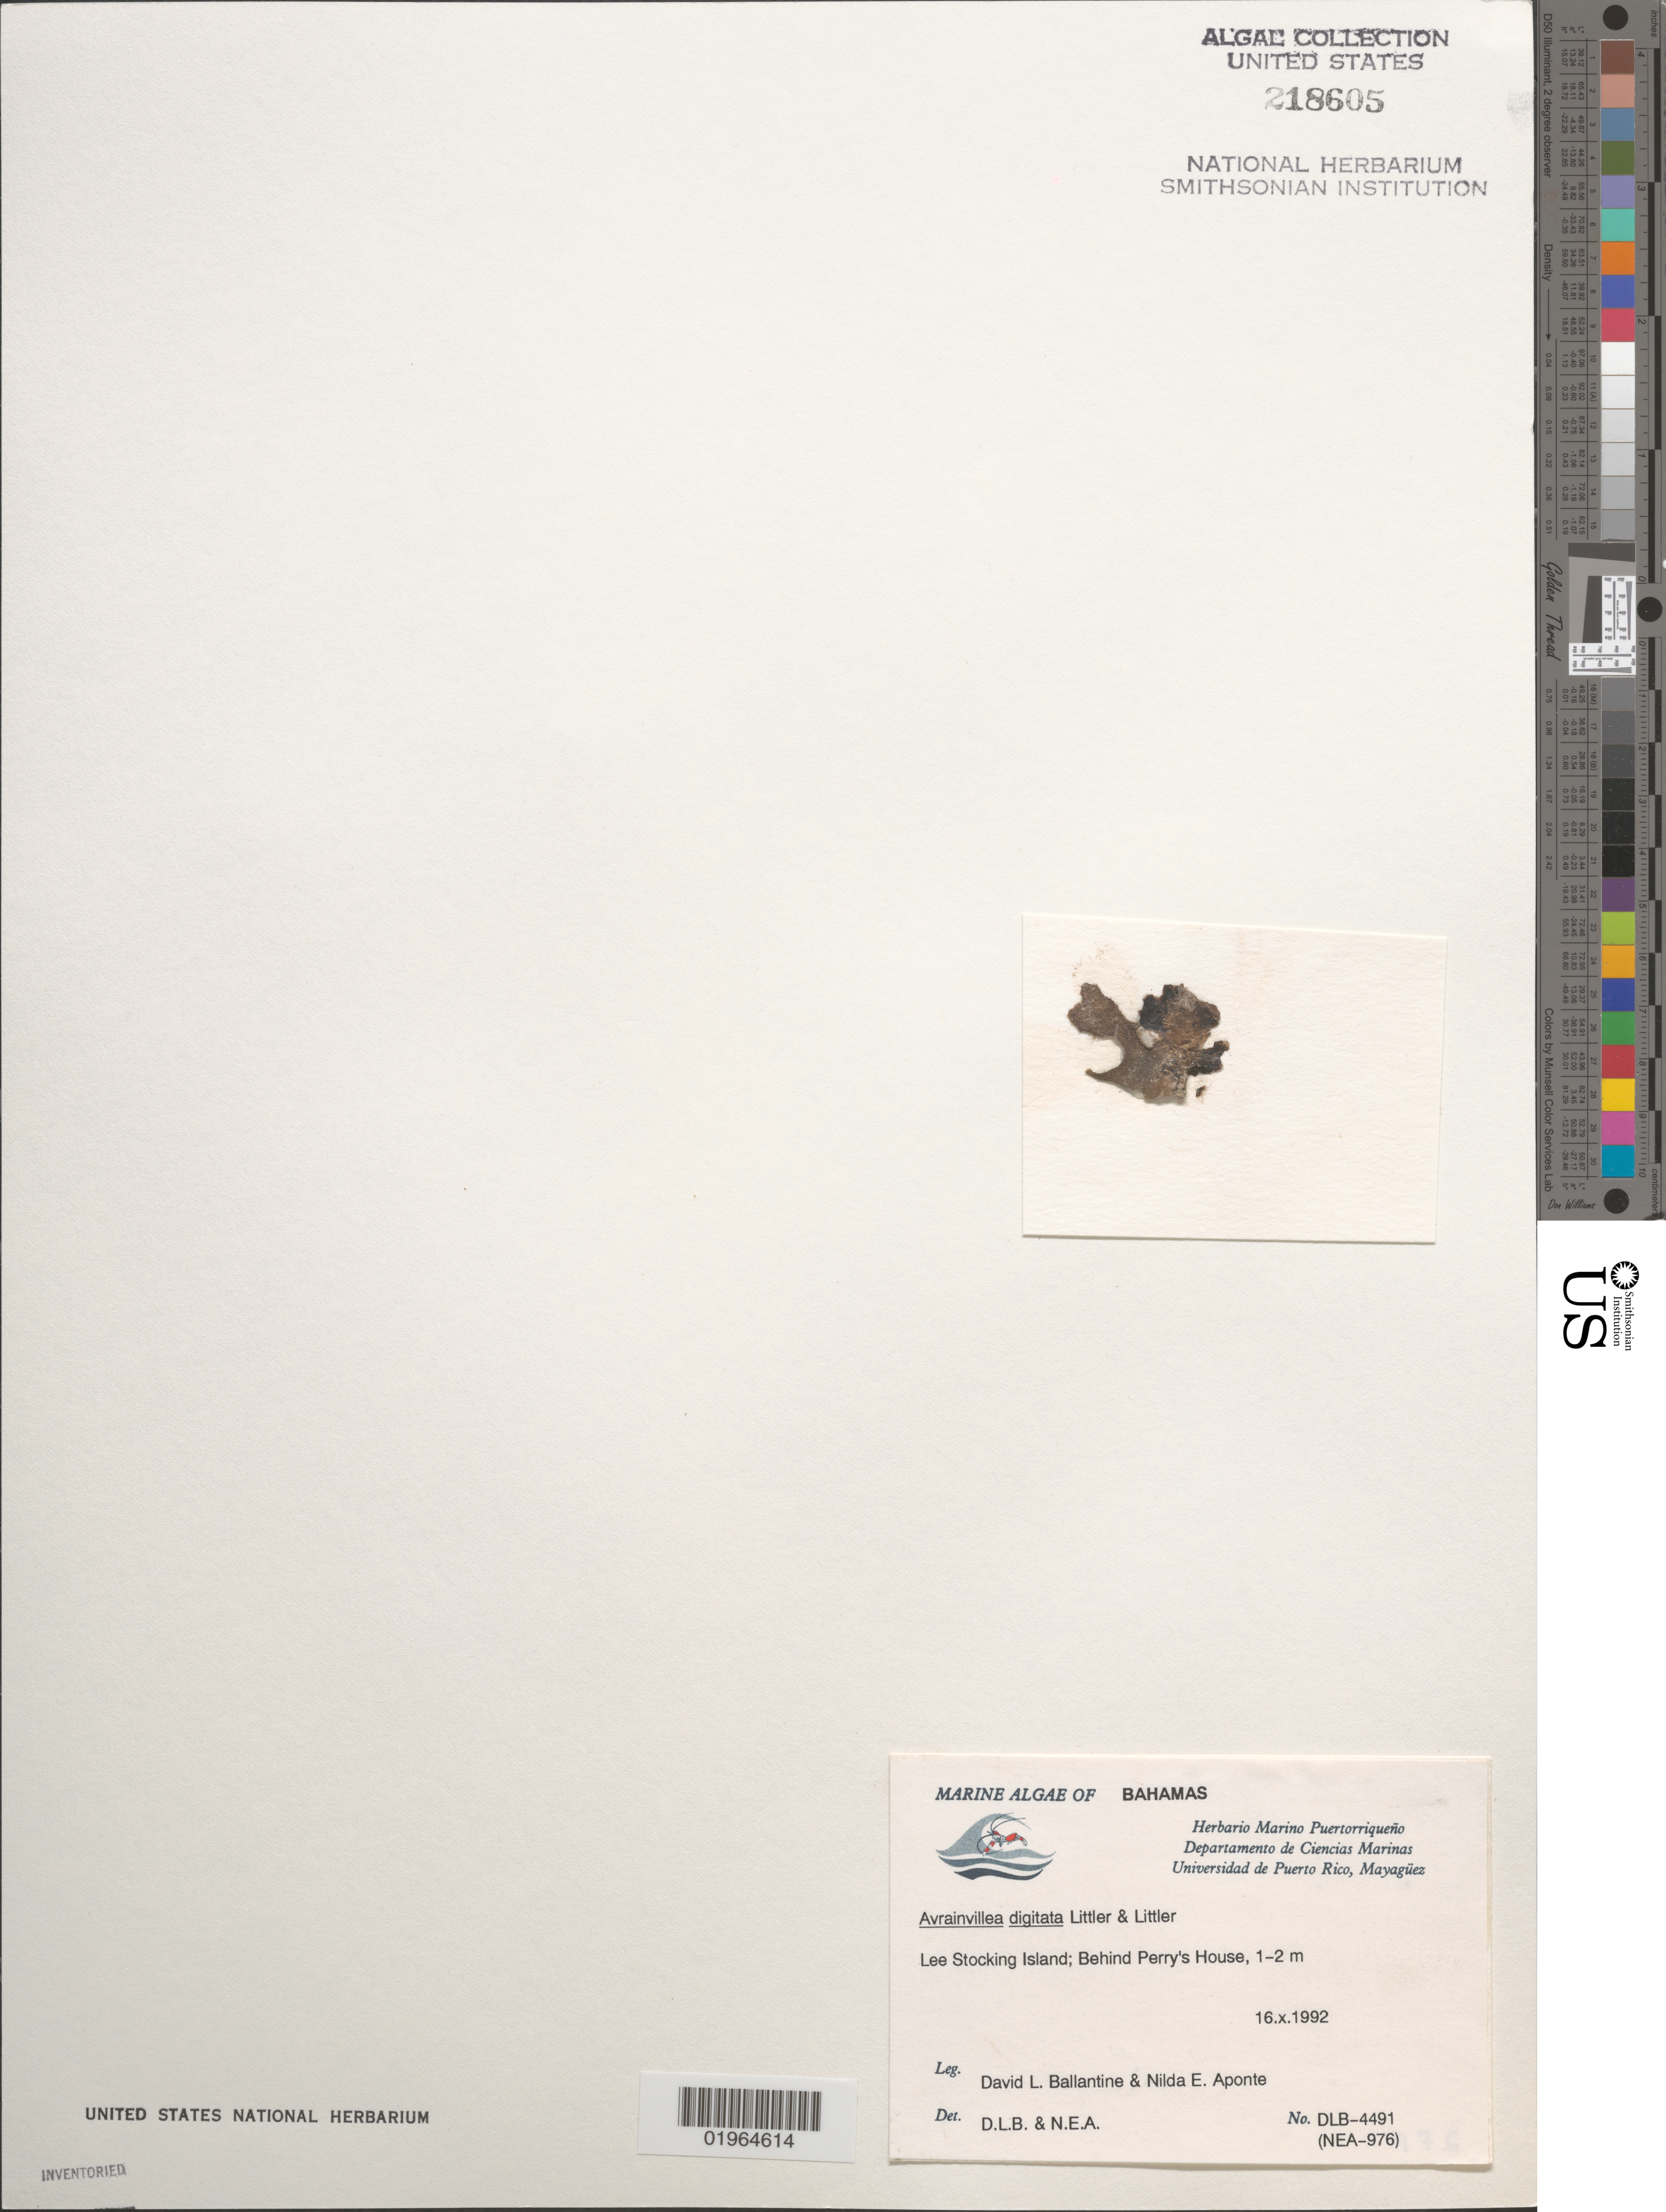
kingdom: Plantae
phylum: Chlorophyta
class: Ulvophyceae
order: Bryopsidales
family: Dichotomosiphonaceae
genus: Avrainvillea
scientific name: Avrainvillea digitata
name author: D.S. Littler & Littler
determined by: Ballantine, D. L.; Aponte, N. E.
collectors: D.L. Ballantine & N. E. Aponte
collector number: DLB 4491, NEA 976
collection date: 1992-10-16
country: Bahamas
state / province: Exuma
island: Lee Stocking Island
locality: Behind Perry's House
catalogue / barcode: US 218605